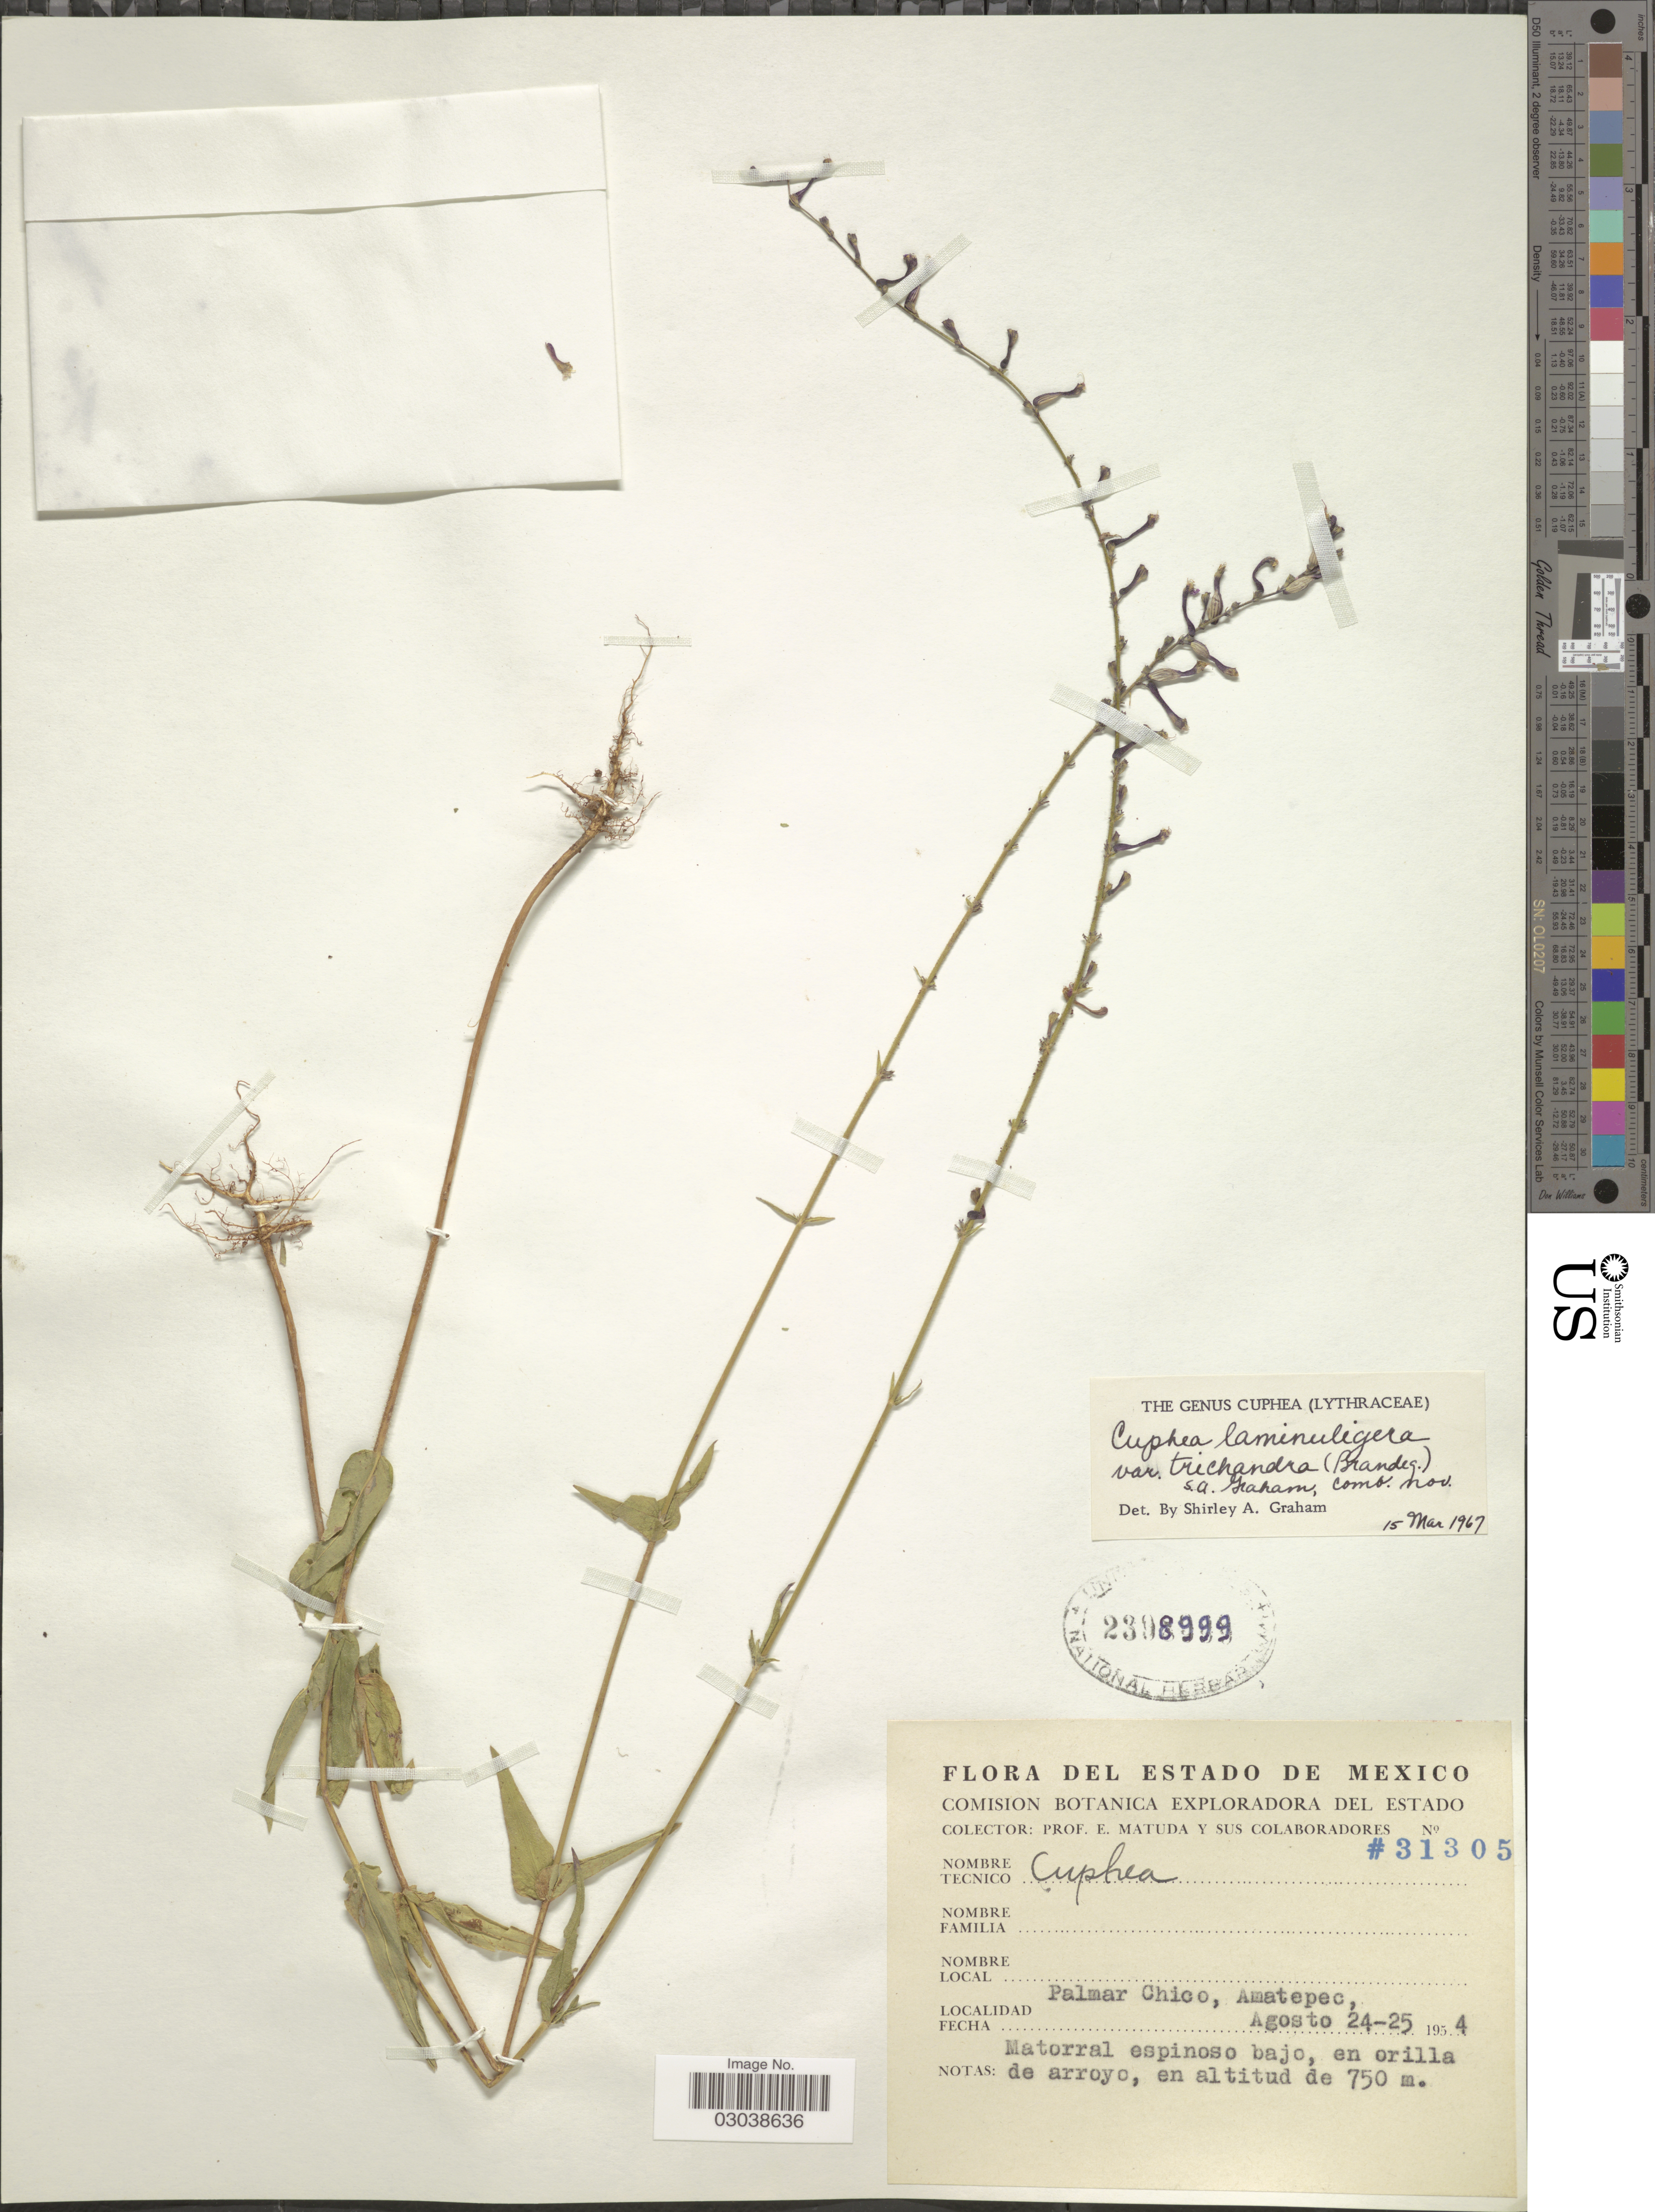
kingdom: Plantae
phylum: Tracheophyta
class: Magnoliopsida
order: Myrtales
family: Lythraceae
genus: Cuphea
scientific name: Cuphea laminuligera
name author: Koehne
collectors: E. Matuda & et al.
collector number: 31305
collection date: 1954-08-24/1954-08-25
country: Mexico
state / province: México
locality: Palmar Chico, Amatepec.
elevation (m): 750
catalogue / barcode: US 2398999